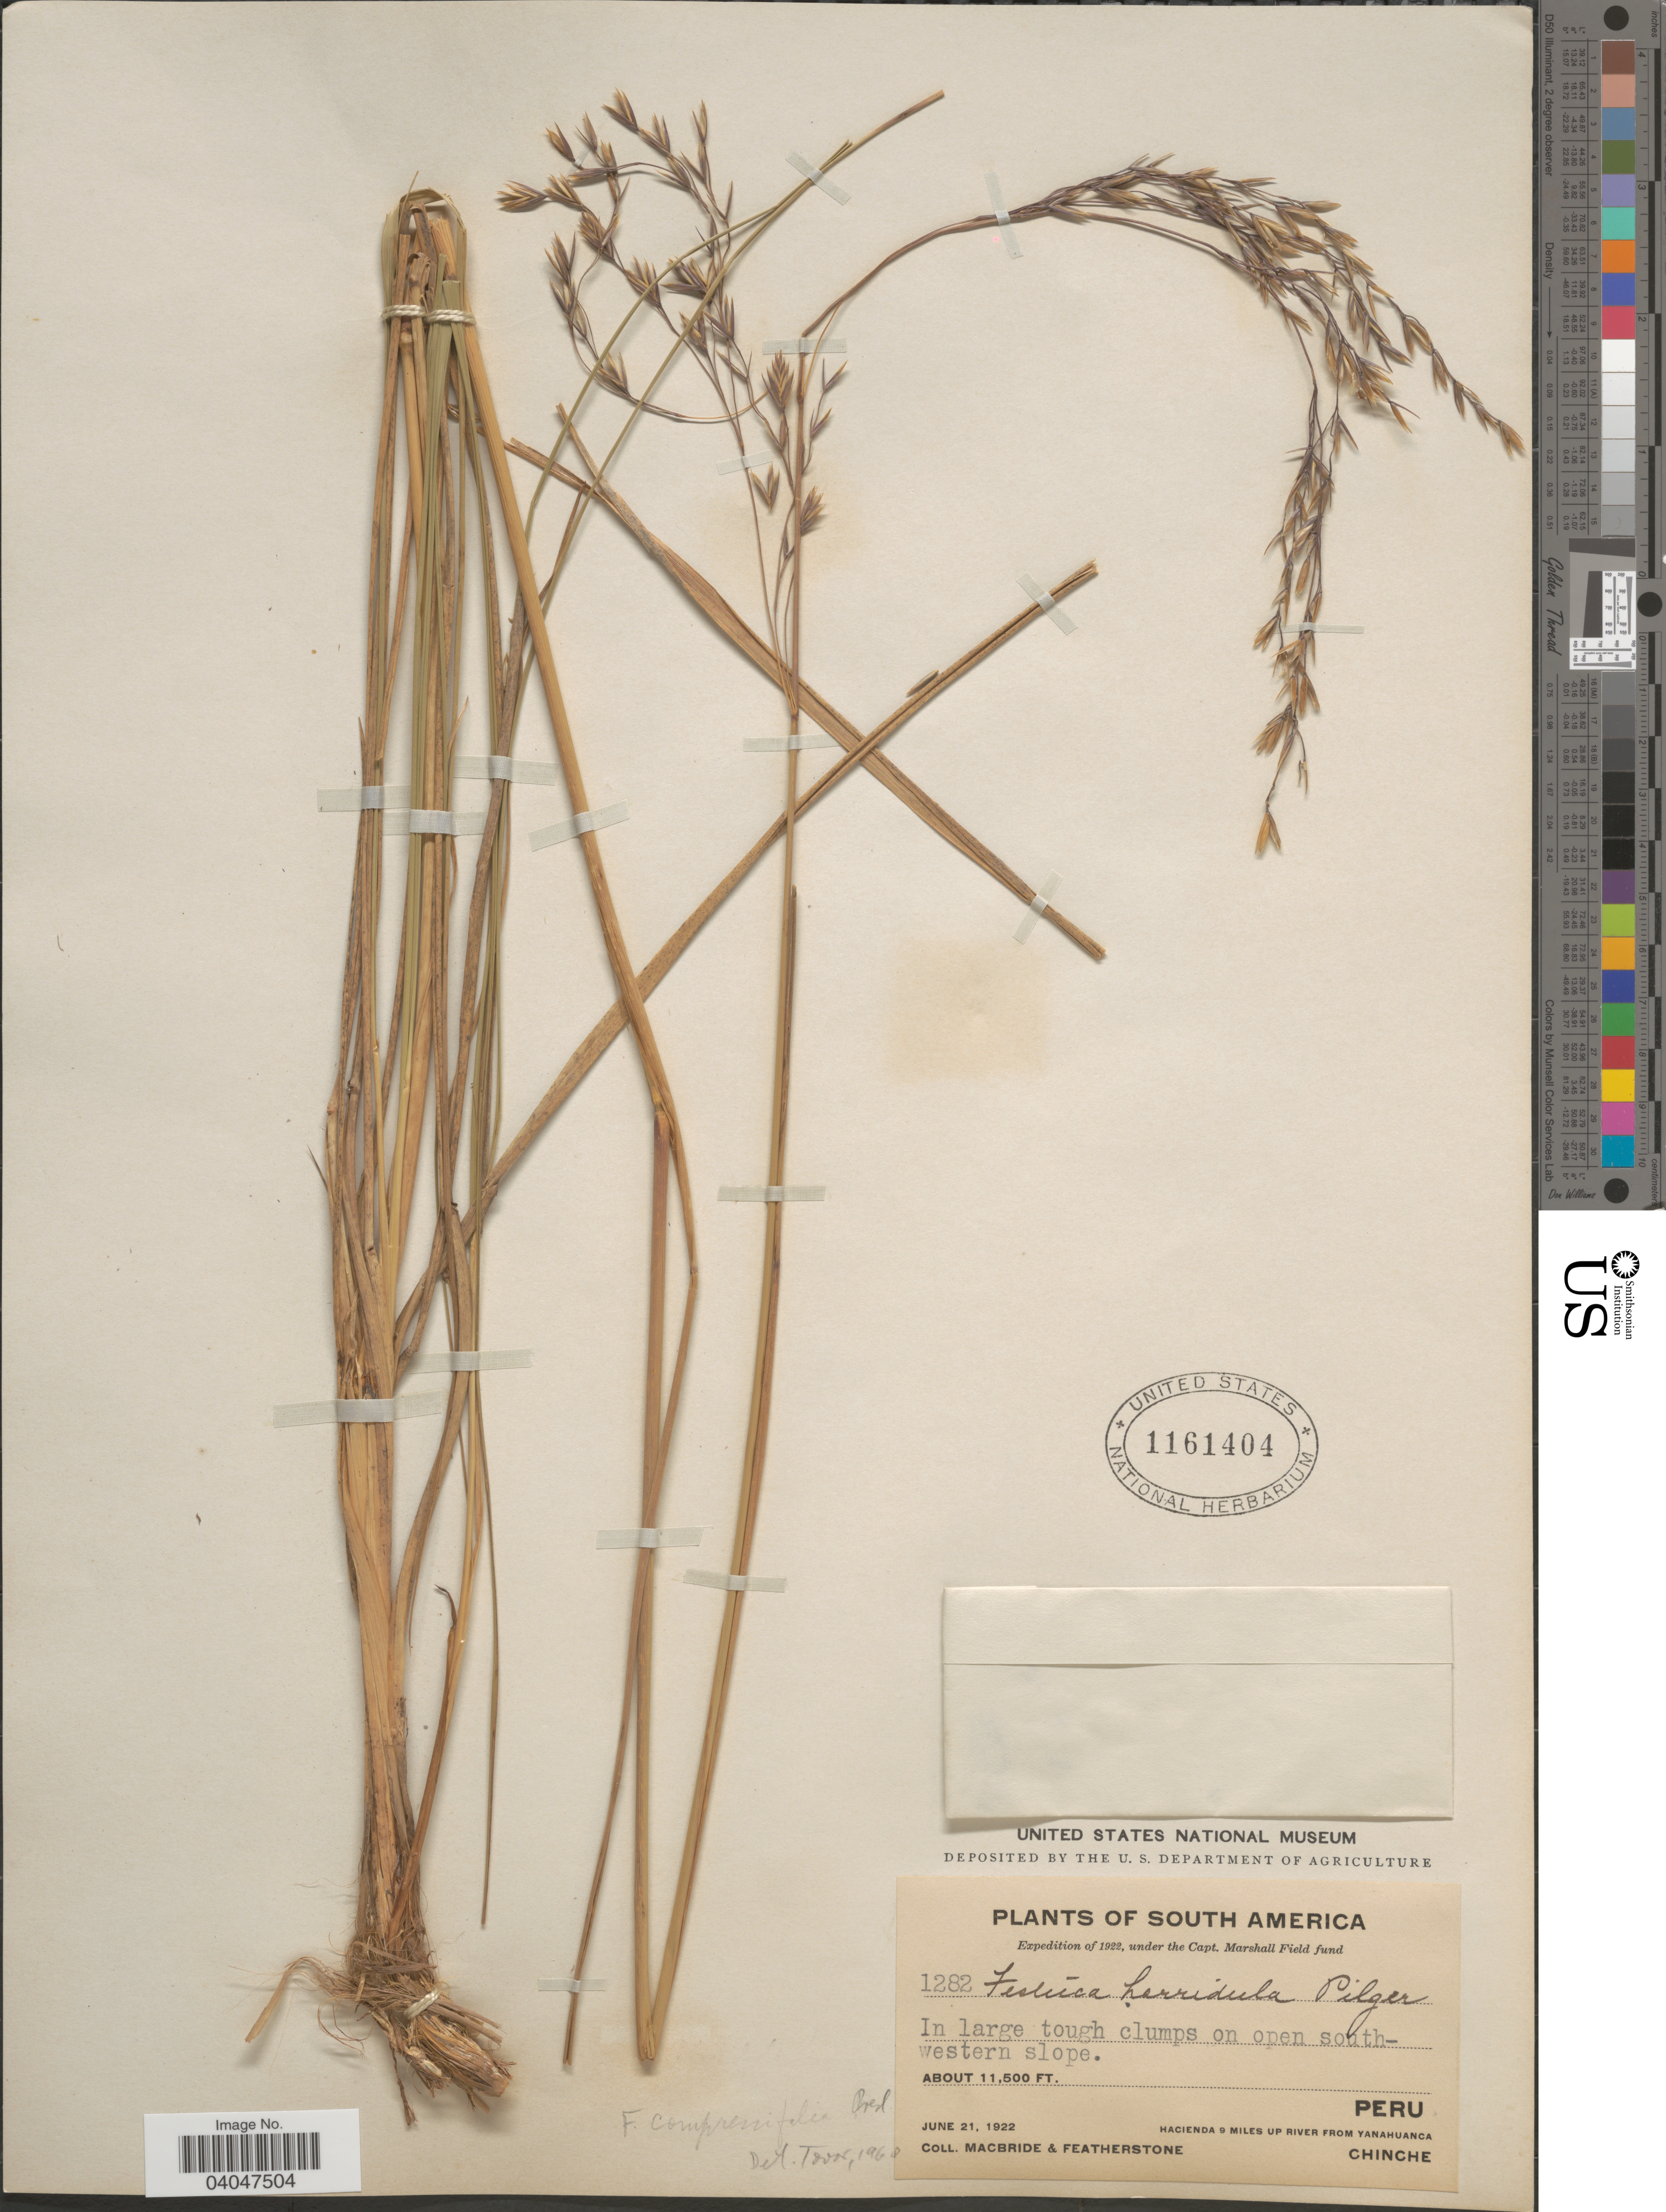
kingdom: Plantae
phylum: Tracheophyta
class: Liliopsida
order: Poales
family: Poaceae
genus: Festuca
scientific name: Festuca compressifolia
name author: J. Presl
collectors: Macbride, -- & -. Featherstone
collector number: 1282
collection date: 1922-06-21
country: Peru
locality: In large tough clumps on open southwestern slope. Hacienda 9 miles up river from Yanahuanca.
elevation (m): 3505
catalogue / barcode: US 1161404